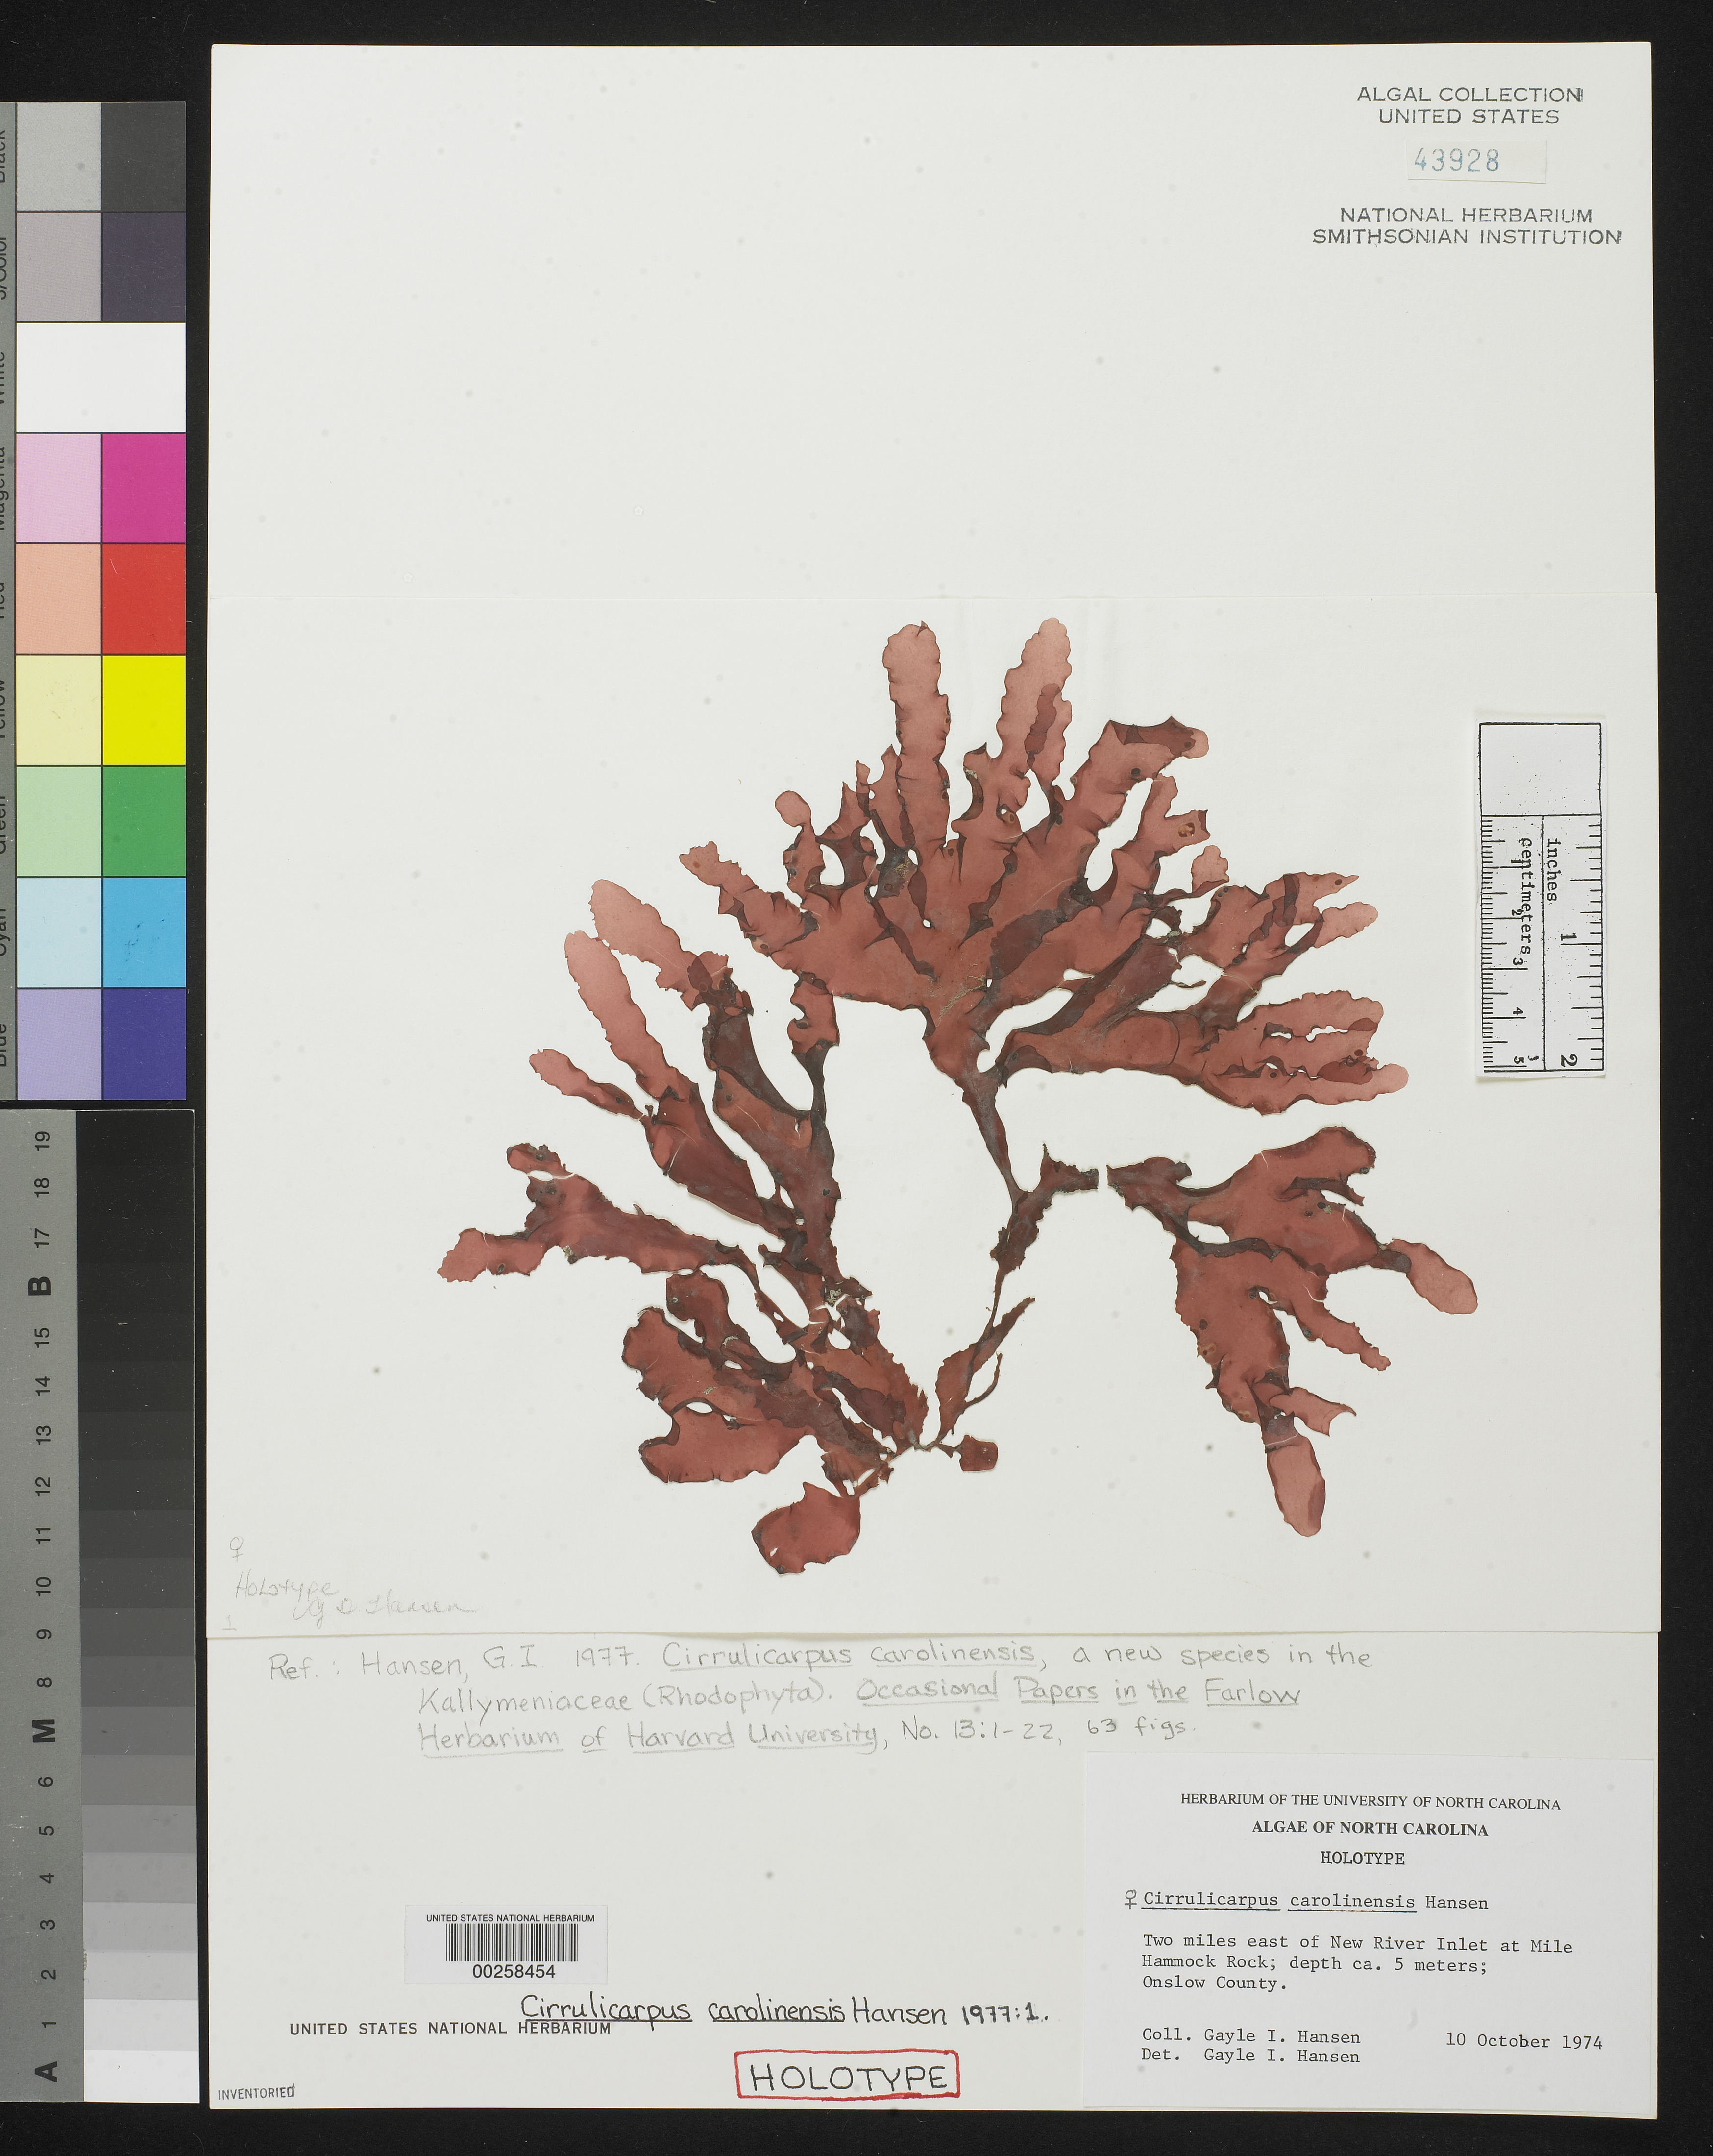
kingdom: Plantae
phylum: Rhodophyta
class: Florideophyceae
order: Gigartinales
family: Kallymeniaceae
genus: Cirrulicarpus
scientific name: Cirrulicarpus carolinensis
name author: G.I. Hansen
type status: Holotype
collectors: G. Hansen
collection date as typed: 10 Oct 1974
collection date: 1974-10-10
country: United States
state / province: North Carolina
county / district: Onslow County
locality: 2 miles east of New River Inlet, Mile Hammock Rock.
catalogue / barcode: US 43928